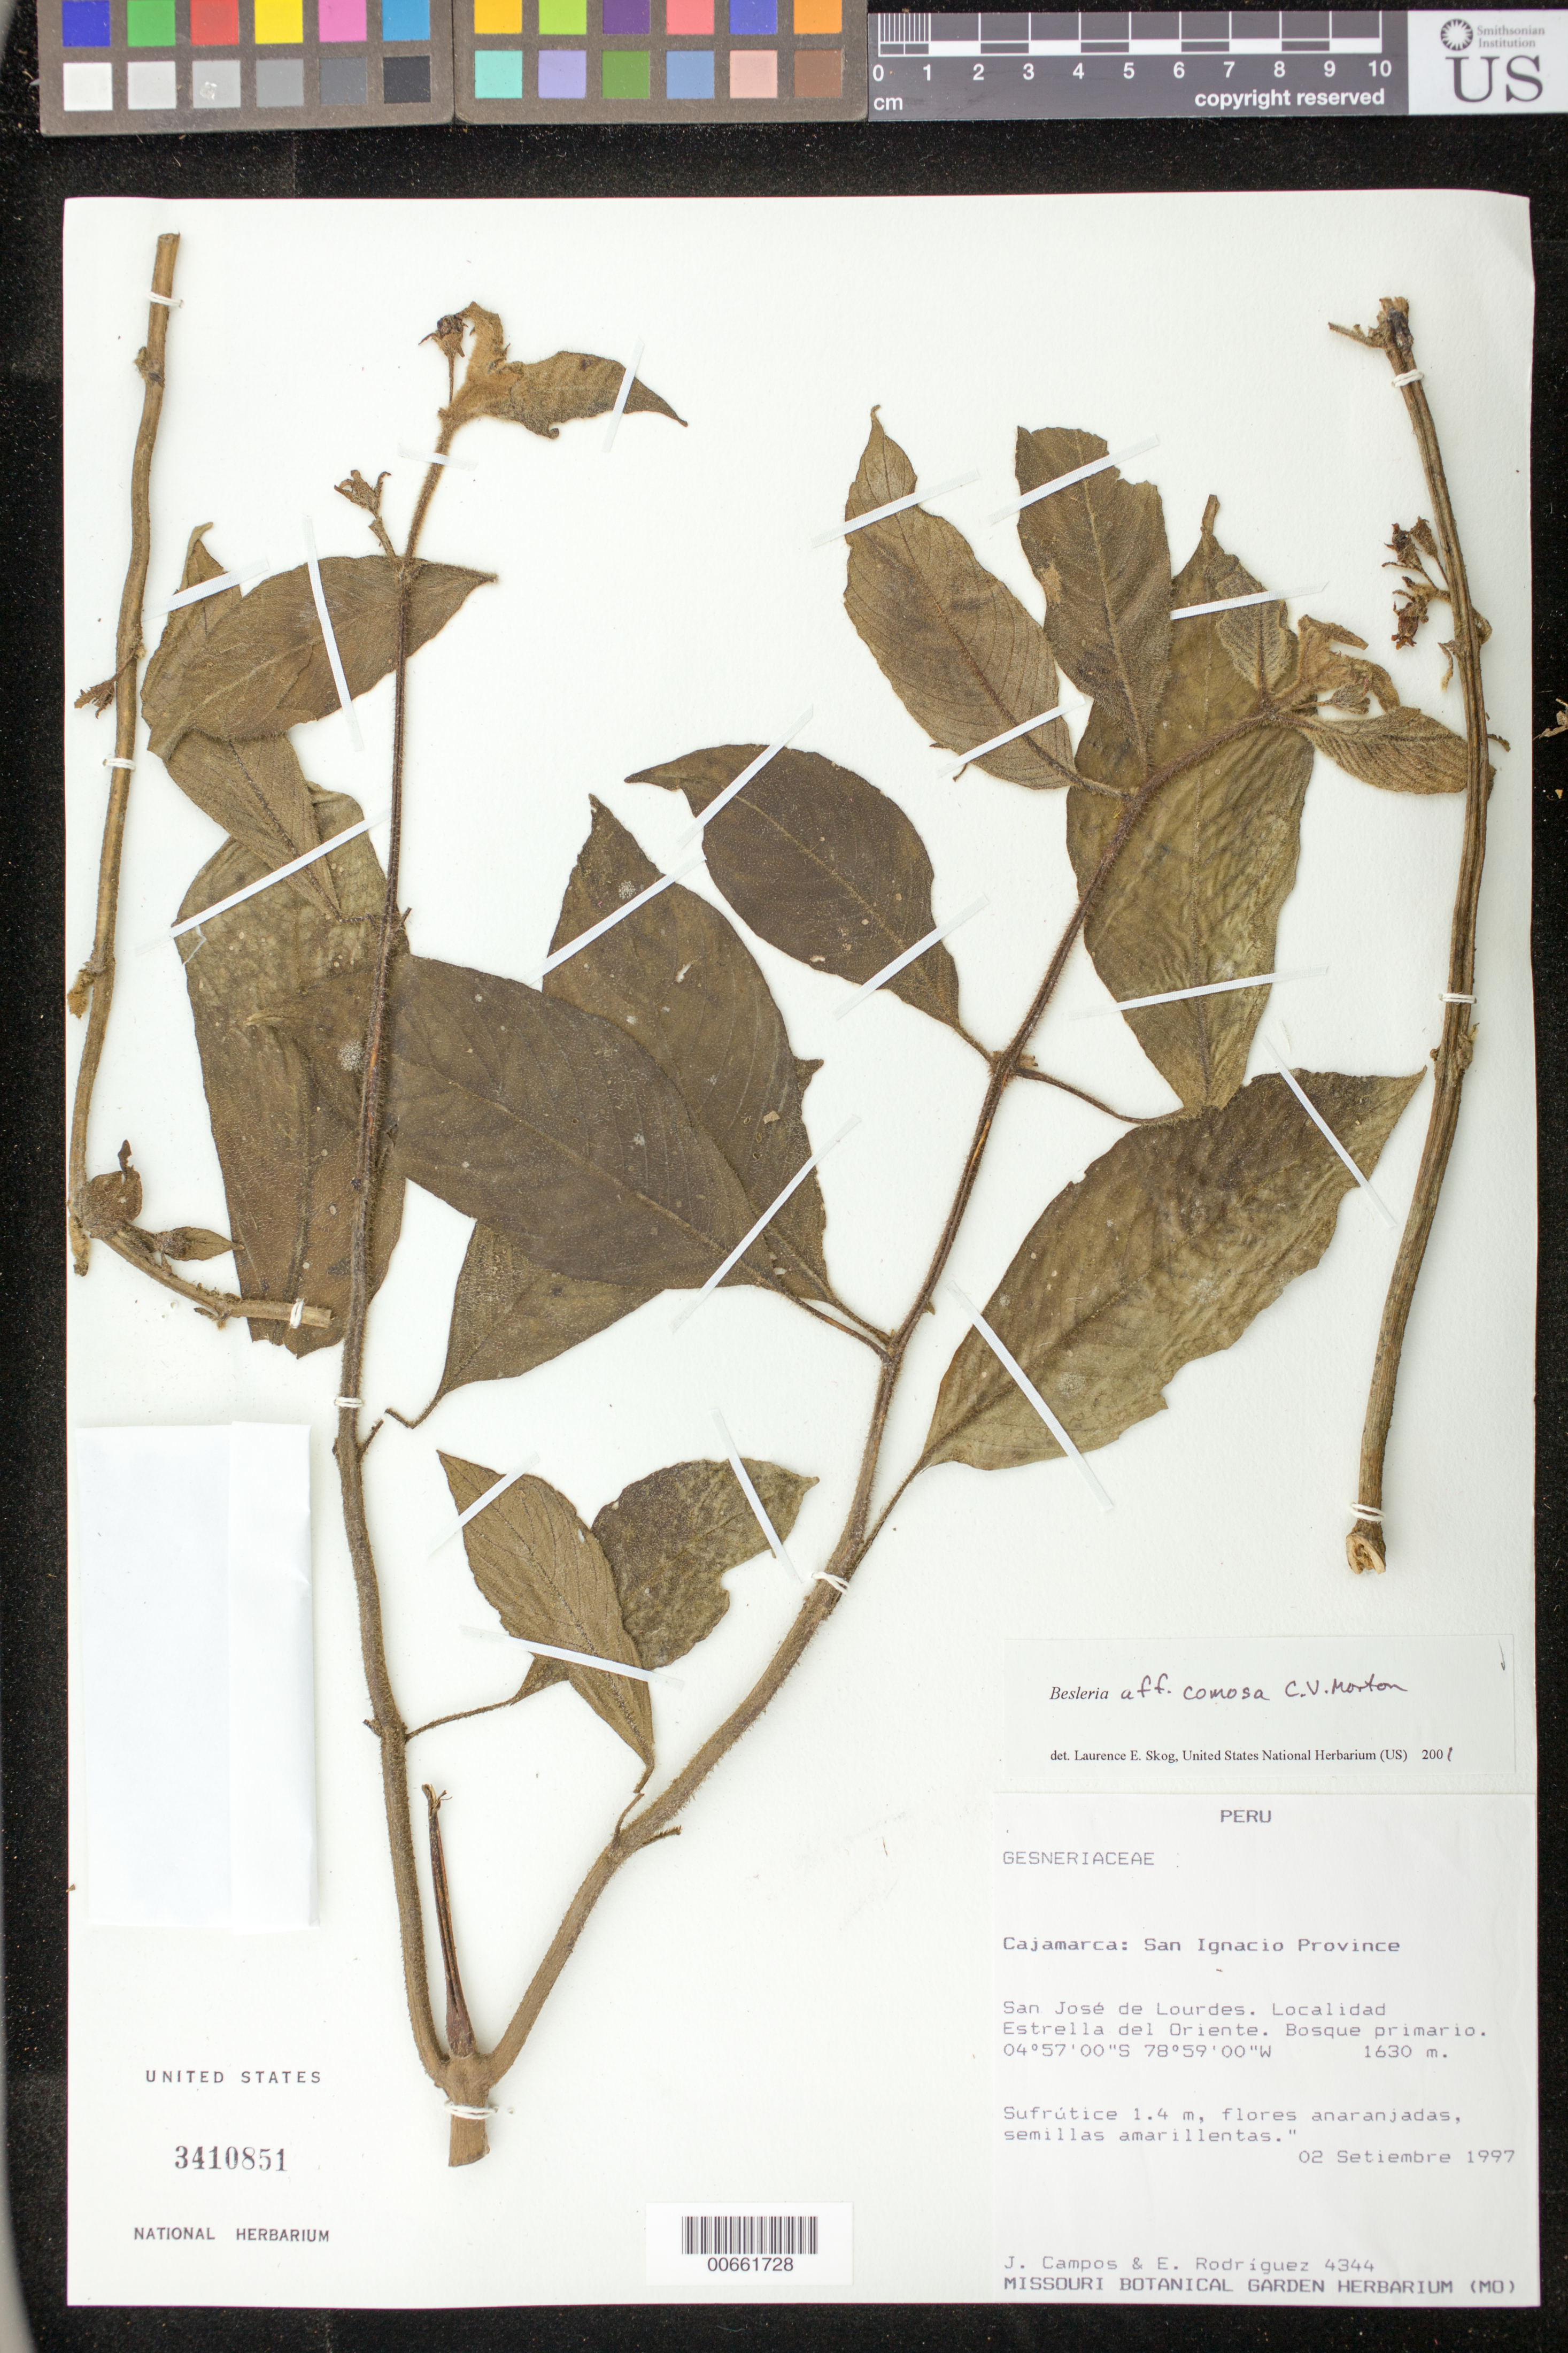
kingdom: Plantae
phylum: Tracheophyta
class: Magnoliopsida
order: Lamiales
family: Gesneriaceae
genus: Besleria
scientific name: Besleria comosa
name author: C.V. Morton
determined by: Skog, Laurence E.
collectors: J. Campos & E. Rodriguez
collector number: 4344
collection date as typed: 02 Sep 1997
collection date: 1997-09-02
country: Peru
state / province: Cajamarca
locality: Prov. San Ignacio, San José de Lourdes, localidad Estrella del Oriente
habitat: Bosque primario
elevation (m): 1630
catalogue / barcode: US 3410851